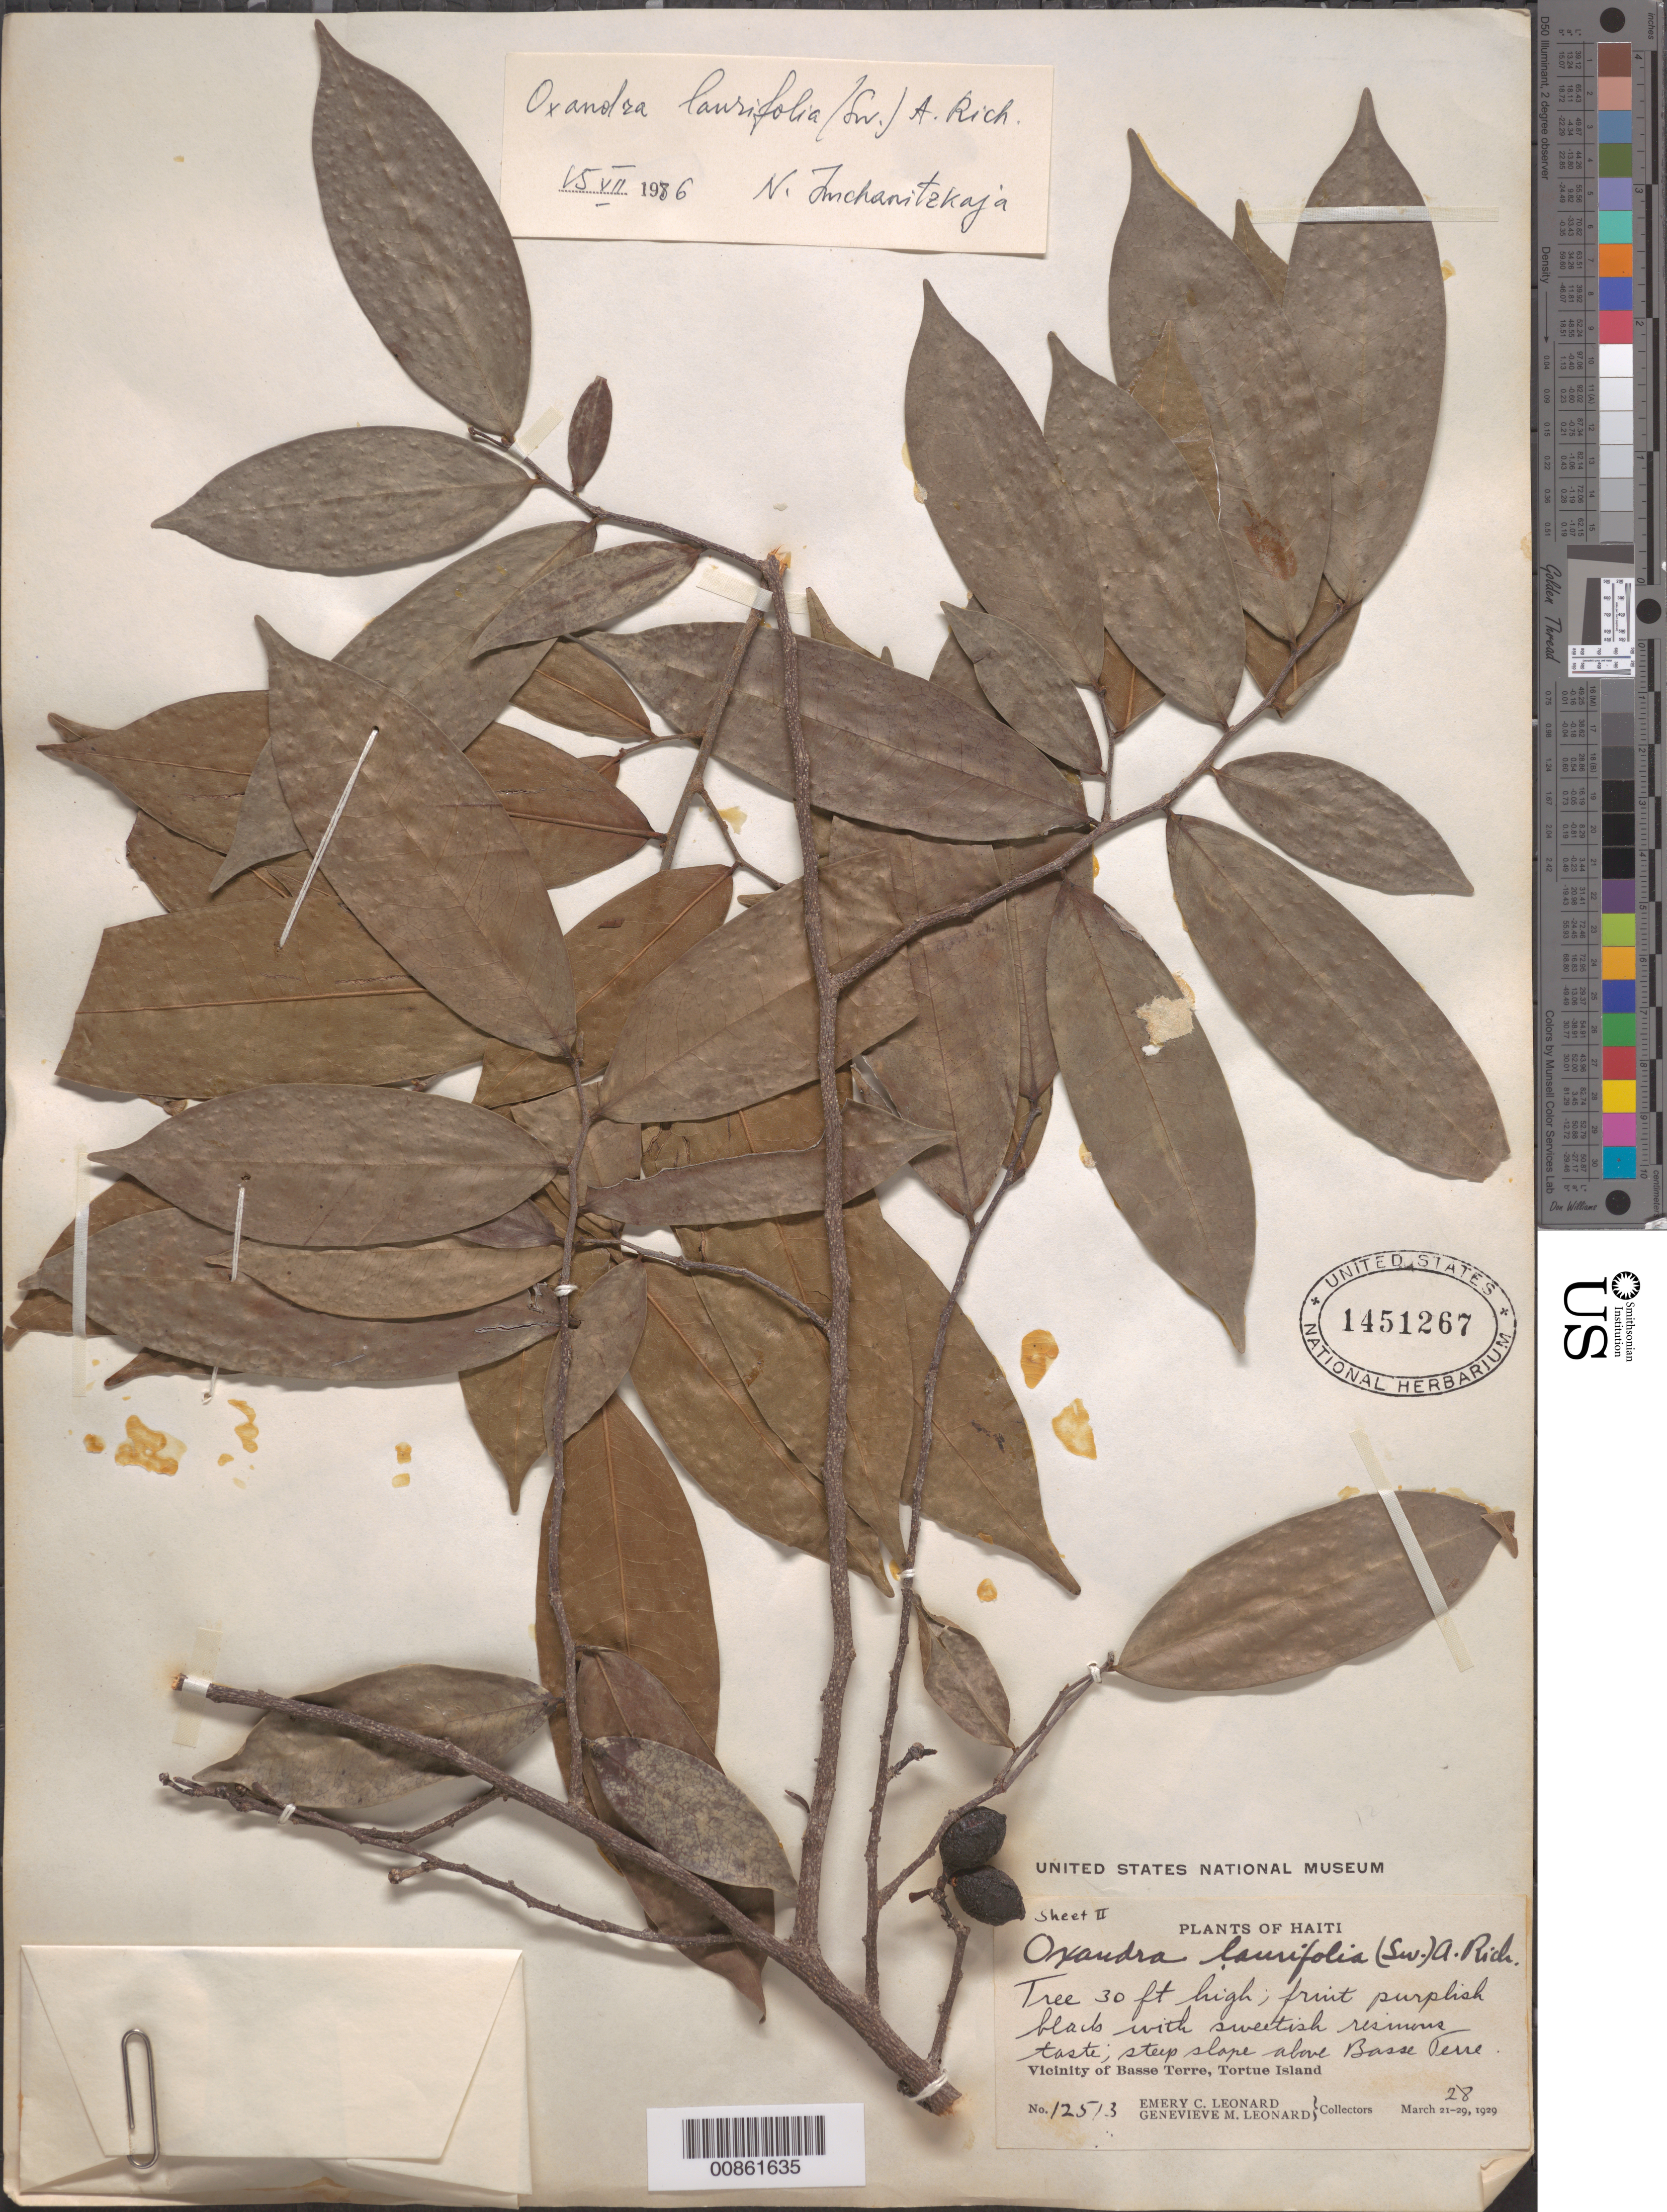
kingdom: Plantae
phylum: Tracheophyta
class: Magnoliopsida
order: Magnoliales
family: Annonaceae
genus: Oxandra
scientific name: Oxandra laurifolia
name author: (Sw.) A. Rich.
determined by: Imchanitzkaja, N.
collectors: E. C. Leonard & G. M. Leonard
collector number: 12513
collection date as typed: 28 Mar 1929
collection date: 1929-03-28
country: Haiti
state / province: Nord-Óuest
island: Île de la Tortue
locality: Steep slope above Basse Terre, Tortue Island.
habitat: Steep slope.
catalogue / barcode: US 1451267